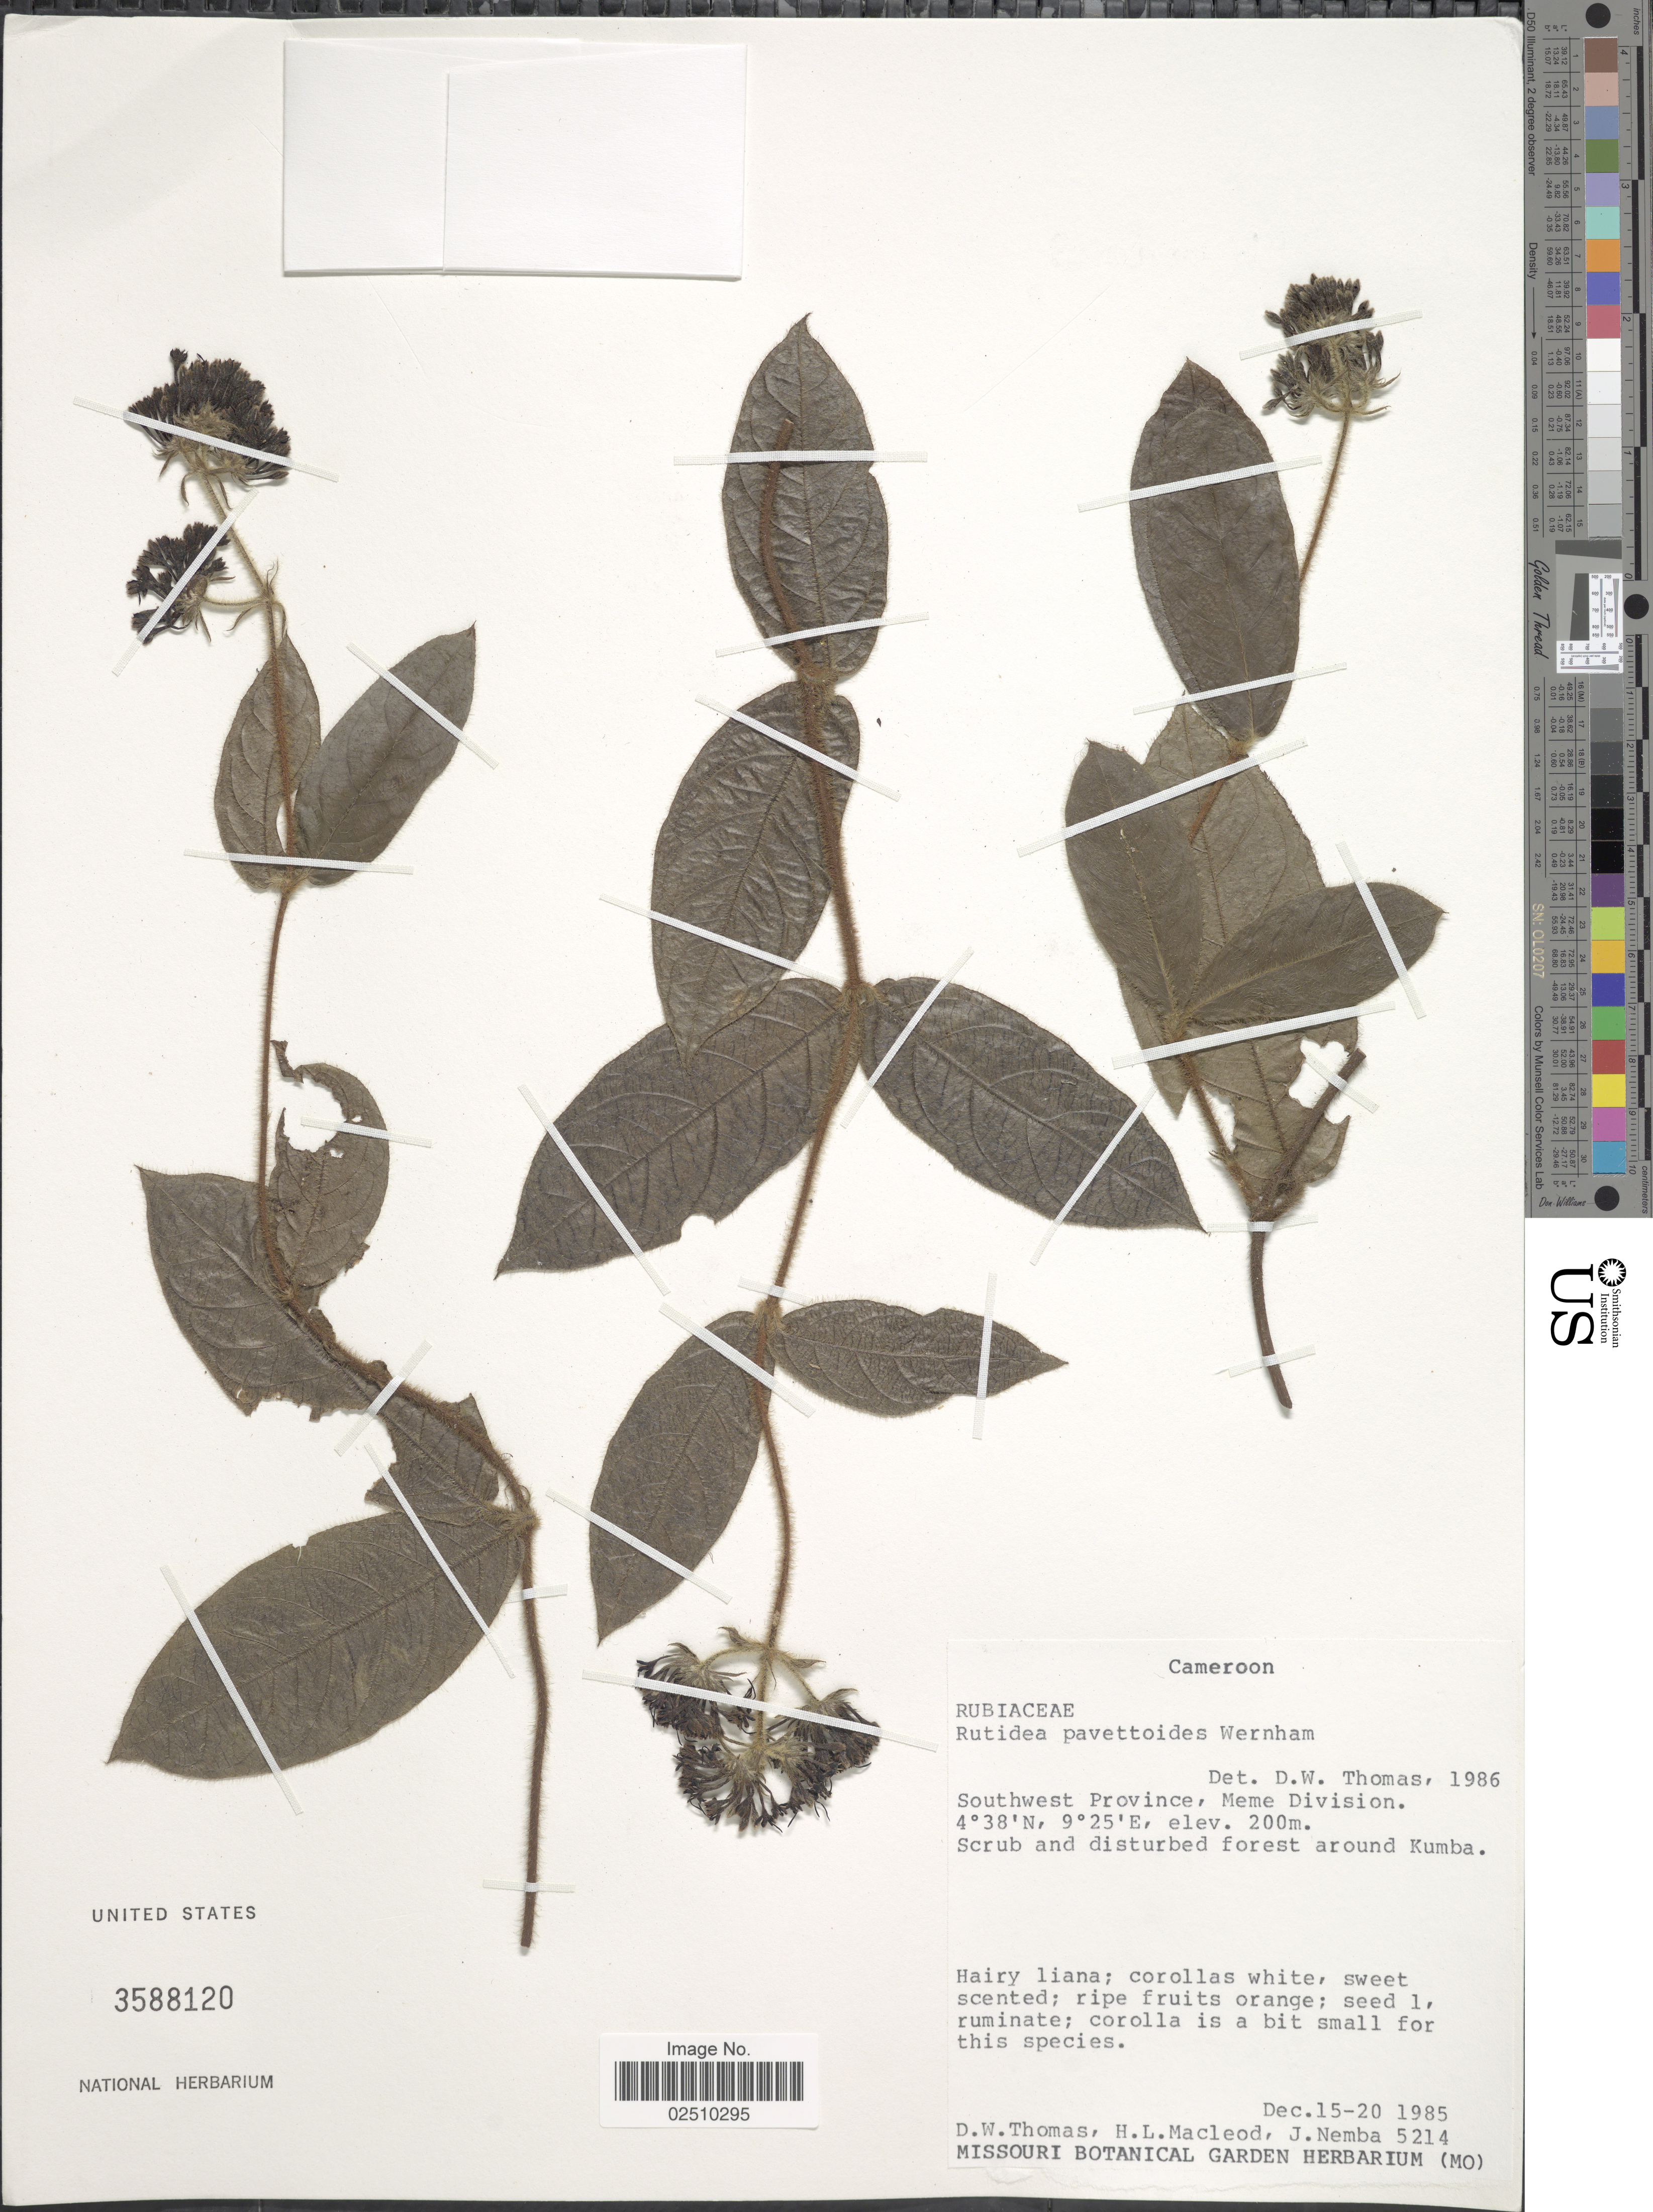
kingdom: Plantae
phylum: Tracheophyta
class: Magnoliopsida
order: Gentianales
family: Rubiaceae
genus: Rutidea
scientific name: Rutidea pavettoides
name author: Wernham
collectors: D. W. Thomas, H. Macleod & J. Nemba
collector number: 5214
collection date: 1985-12-15/1985-12-20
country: Cameroon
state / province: Sud-Ouest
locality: Southwest Province, Meme Division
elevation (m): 200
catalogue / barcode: US 3588120